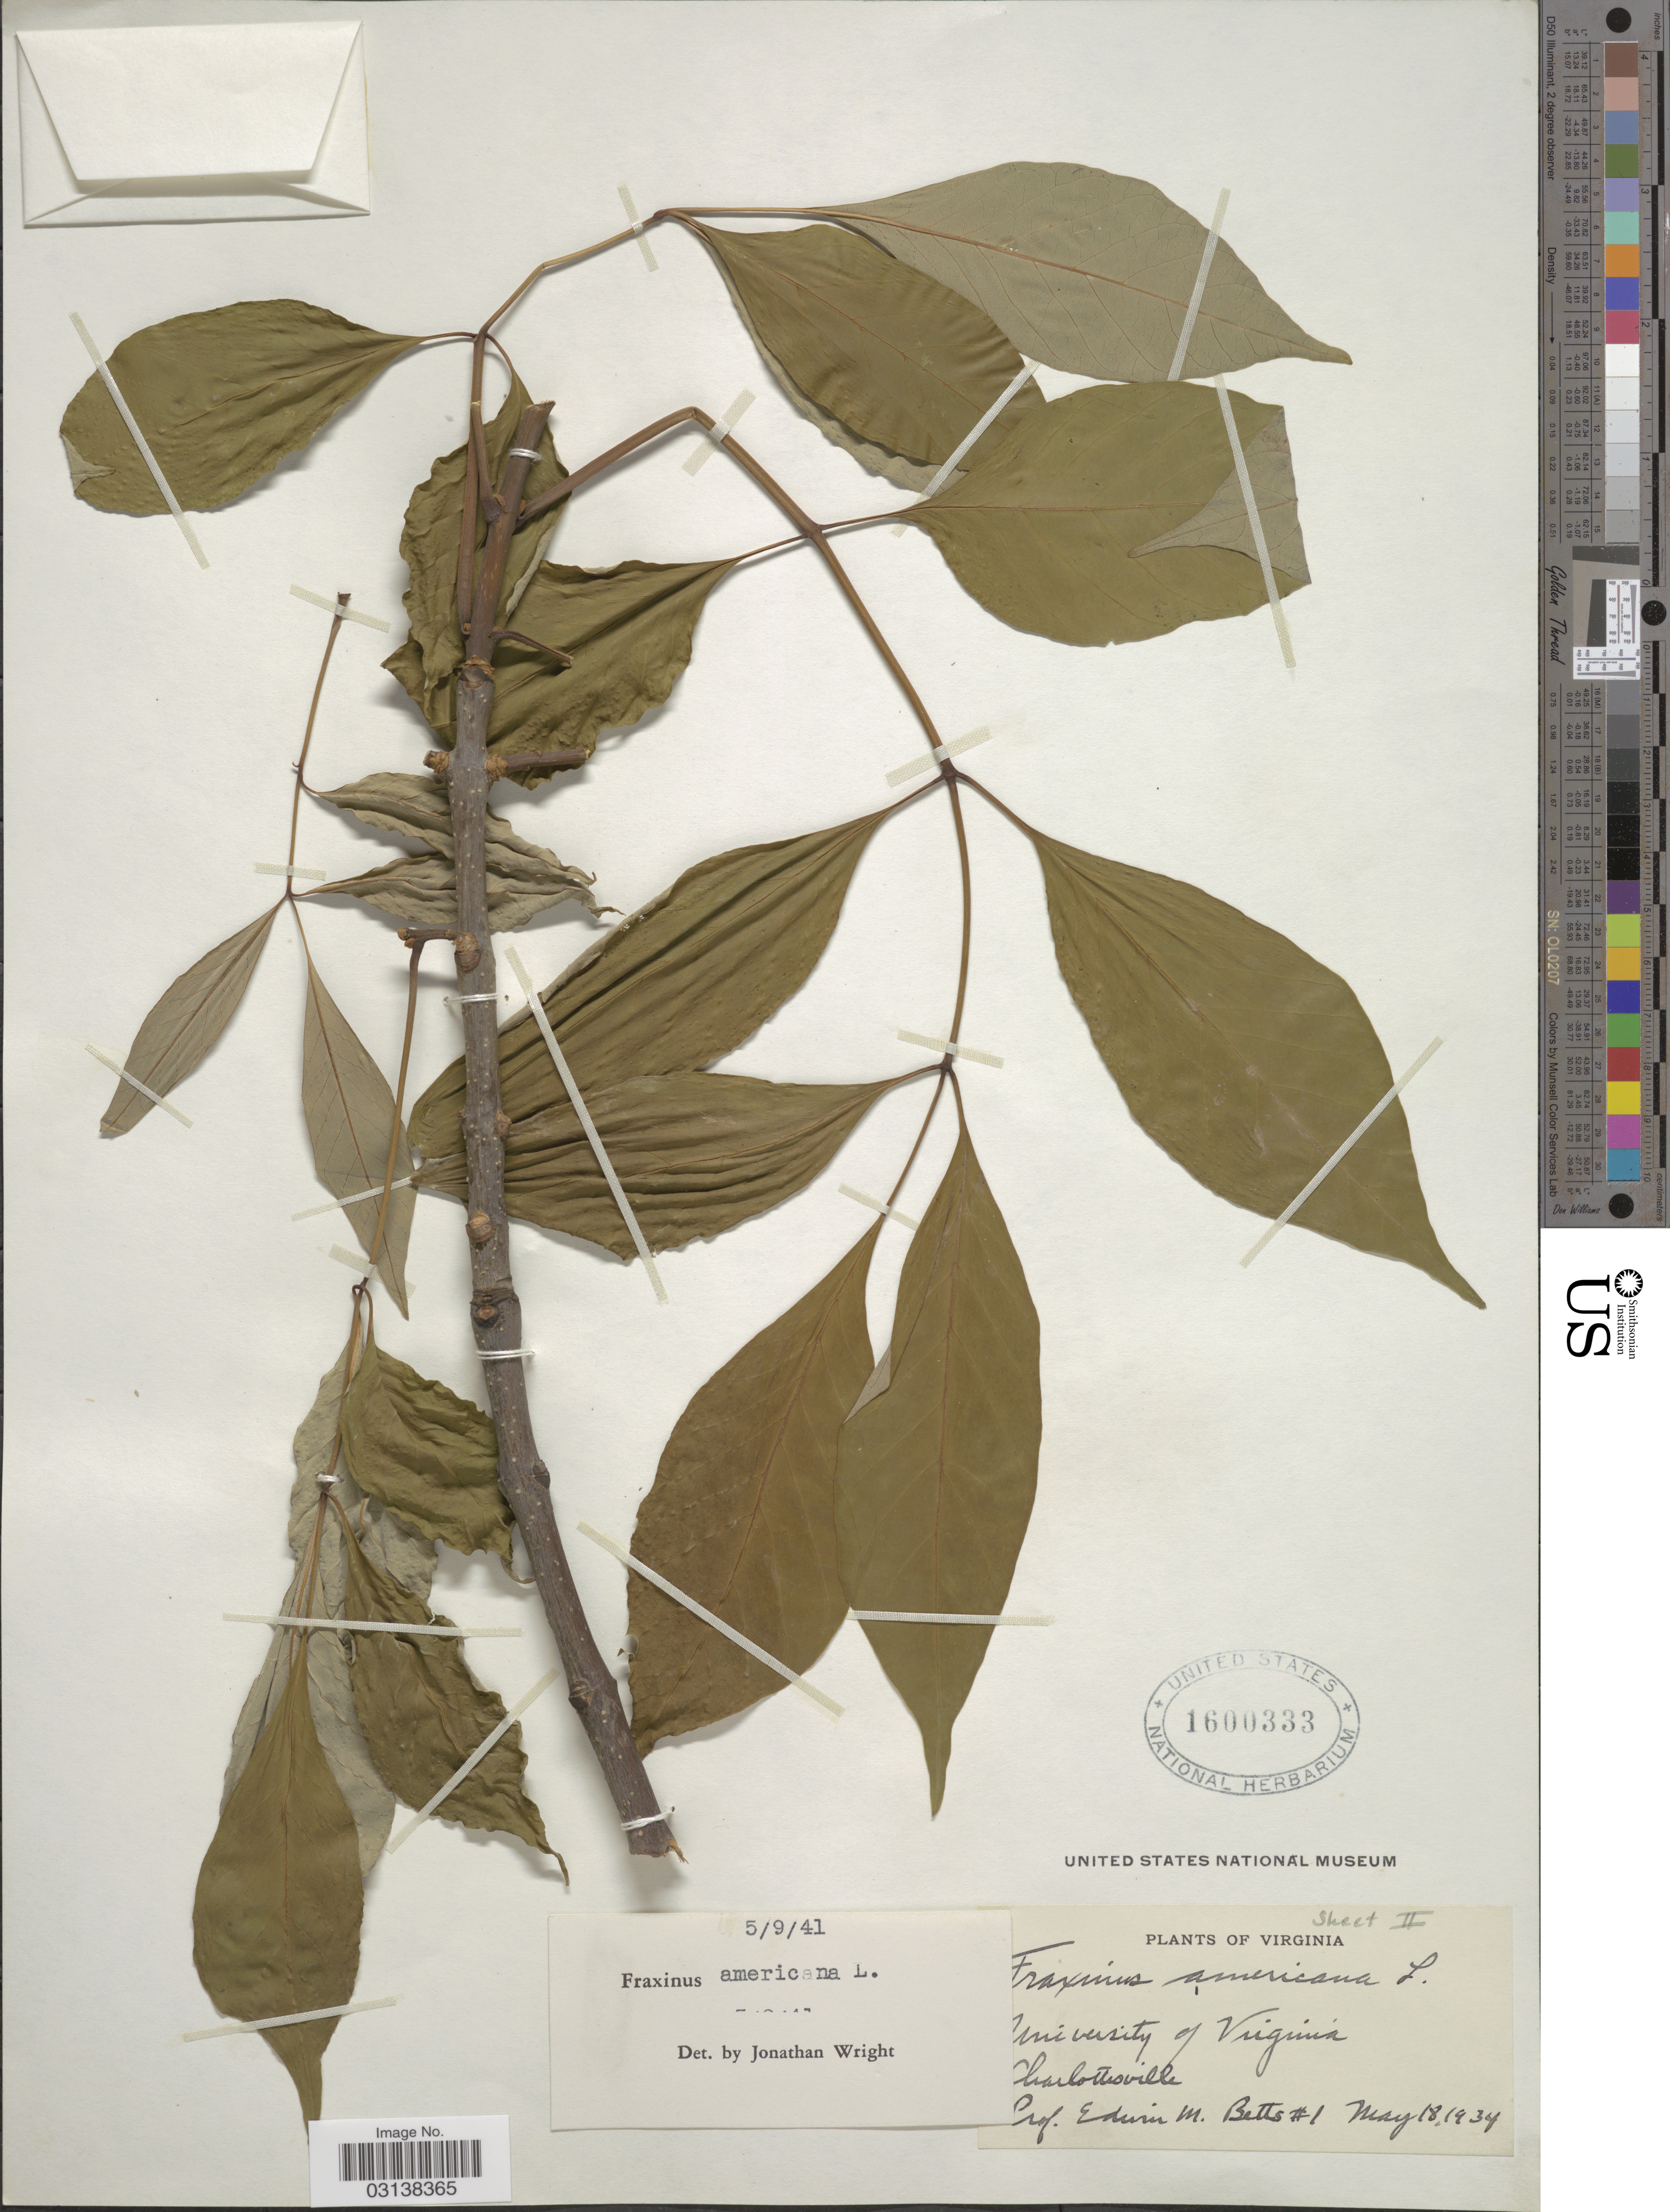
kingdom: Plantae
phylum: Tracheophyta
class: Magnoliopsida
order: Lamiales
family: Oleaceae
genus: Fraxinus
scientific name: Fraxinus americana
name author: L.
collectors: E. Betts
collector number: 1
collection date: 1934-05-18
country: United States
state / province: Virginia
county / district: City of Charlottesville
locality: University of Virginia, Charlottesville.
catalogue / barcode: US 1600333